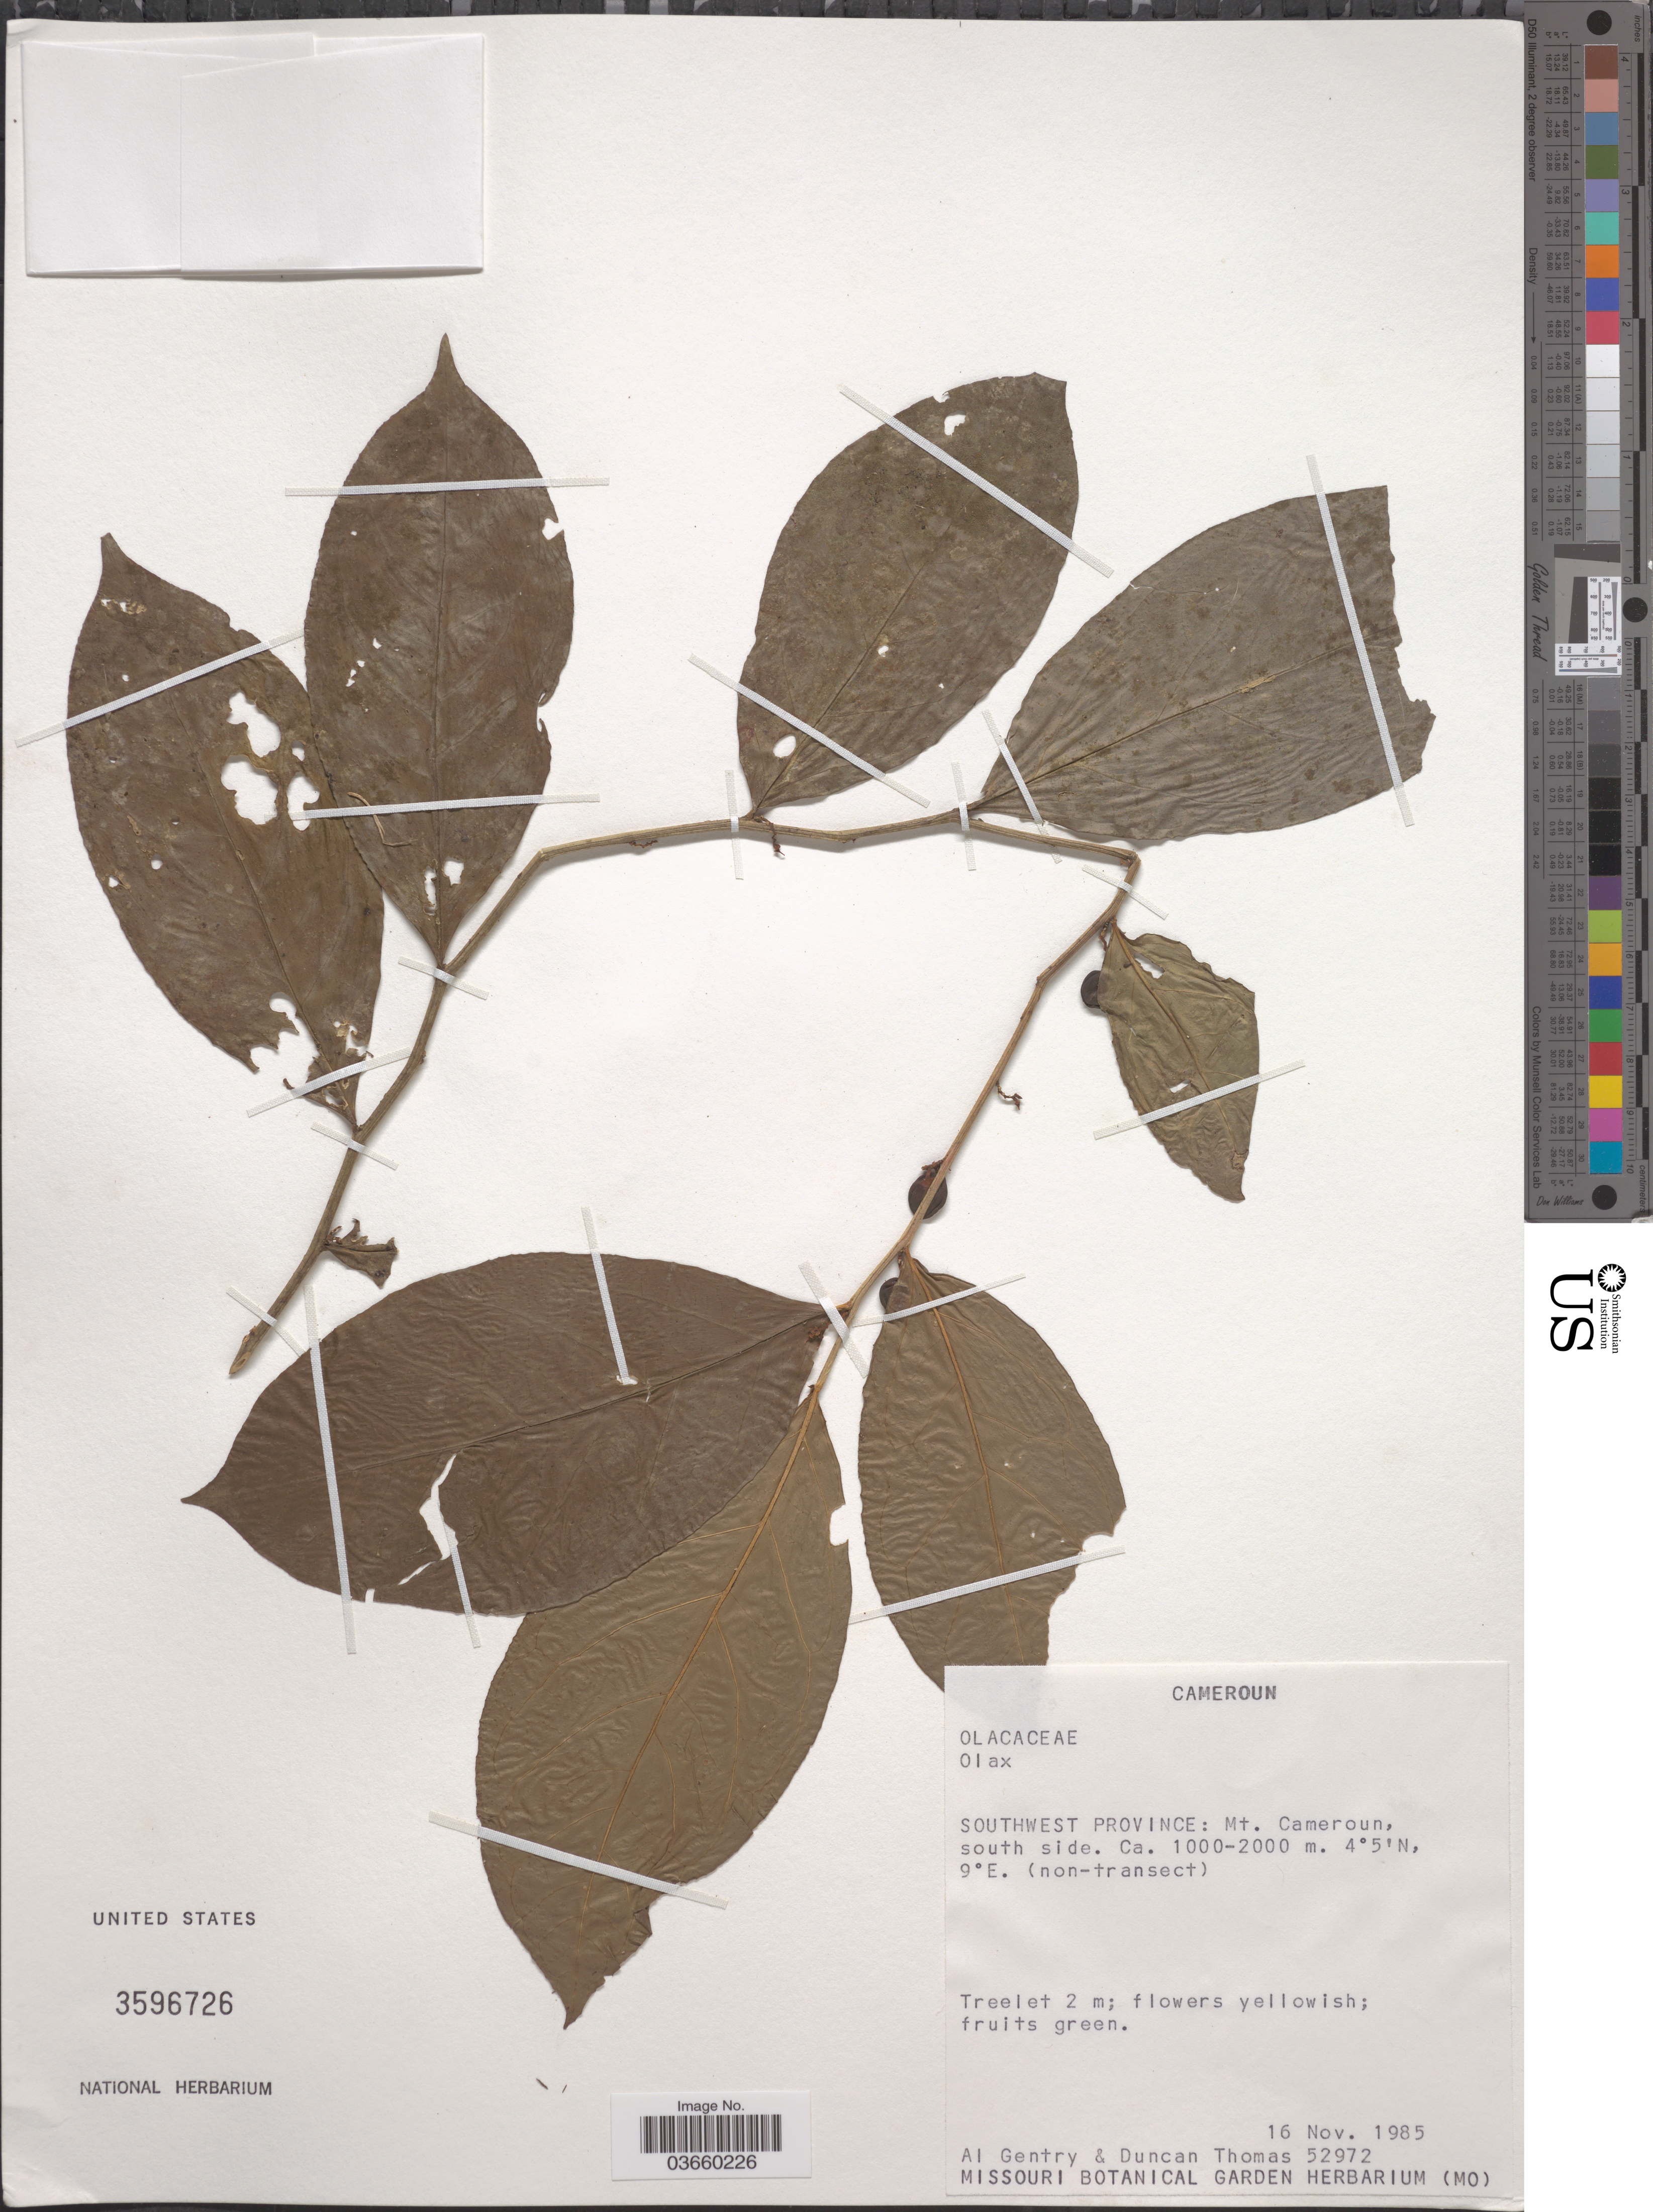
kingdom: Plantae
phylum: Tracheophyta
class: Magnoliopsida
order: Santalales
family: Olacaceae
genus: Olax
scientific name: Olax sp.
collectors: A. H. Gentry & D. W. Thomas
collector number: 52972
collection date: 1985-11-16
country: Cameroon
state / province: Sud-Ouest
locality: Southwest Province: Mt. Cameroun, south side.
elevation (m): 1000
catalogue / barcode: US 3596726